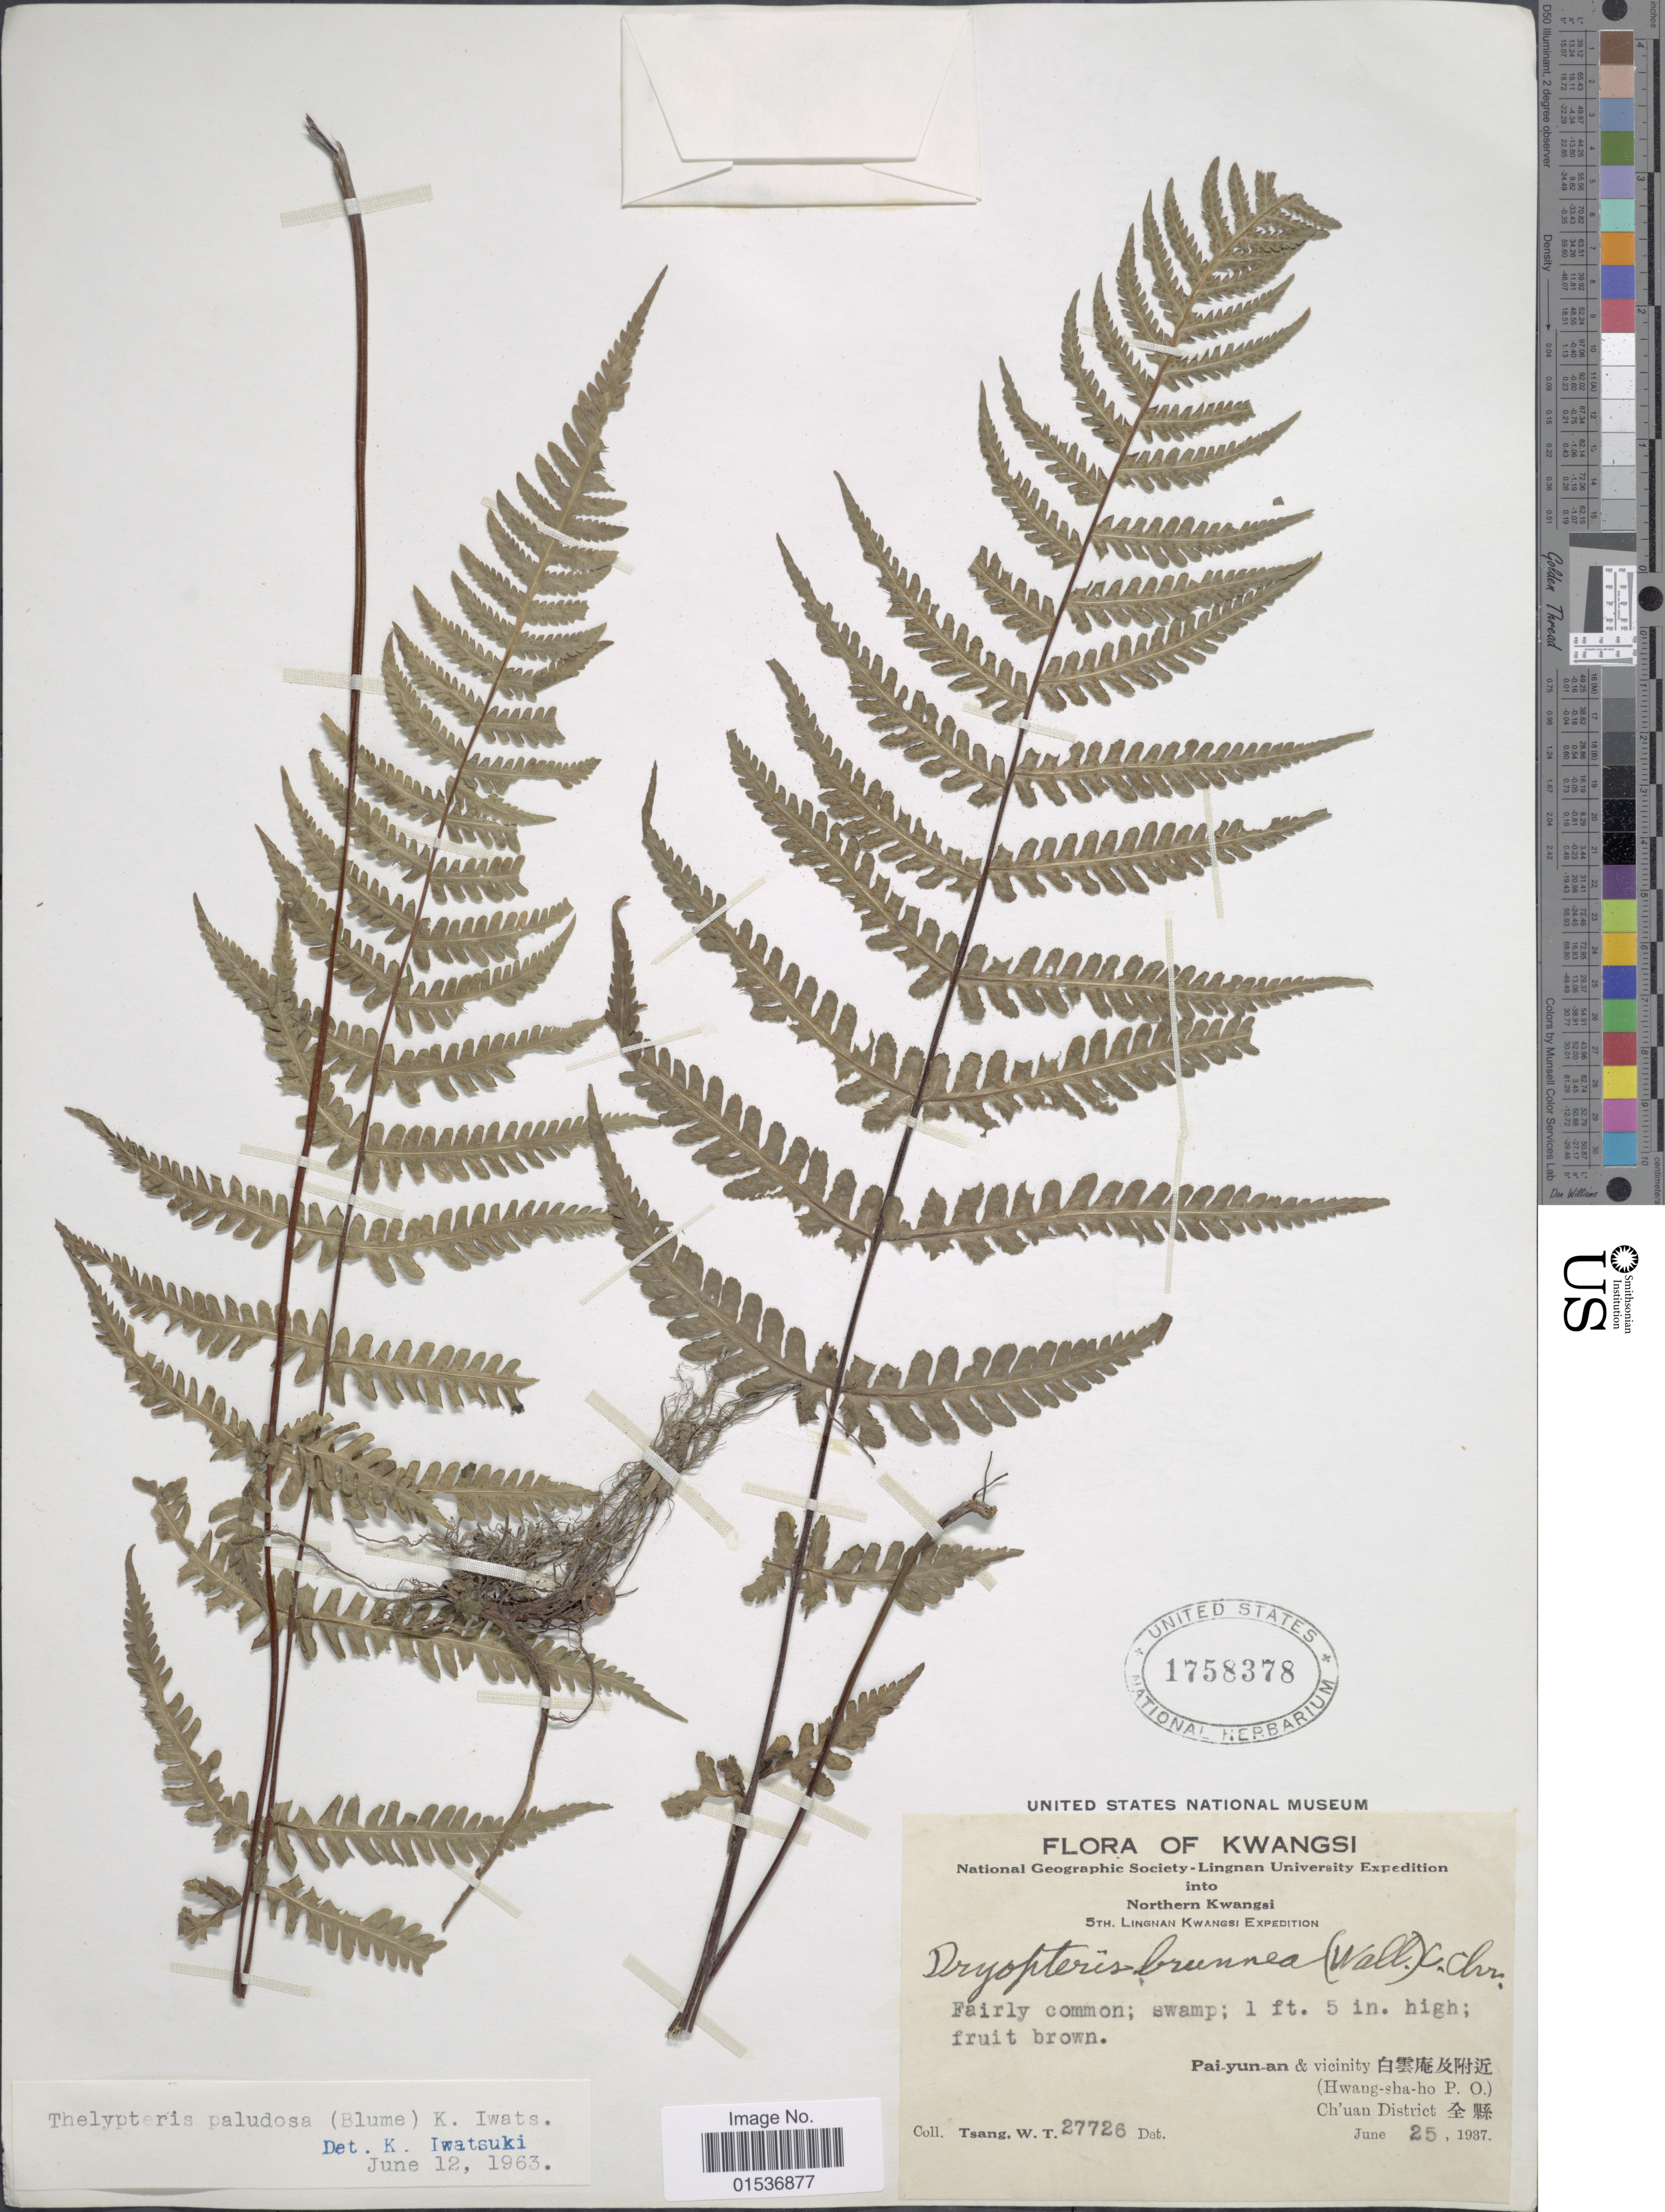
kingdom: Plantae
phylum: Tracheophyta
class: Polypodiopsida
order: Polypodiales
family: Thelypteridaceae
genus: Pseudophegopteris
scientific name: Pseudophegopteris paludosa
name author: (Blume) Ching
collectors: W. T. Tsang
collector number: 27726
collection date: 1937-06-25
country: China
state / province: Guangxi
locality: Kwangsi, Northern Kwangsi, Lingnan Kwangsi, Pai-yun-an & vicinity (Hwang-sha-ho P.O. Ch'uan District X.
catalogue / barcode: US 1758378